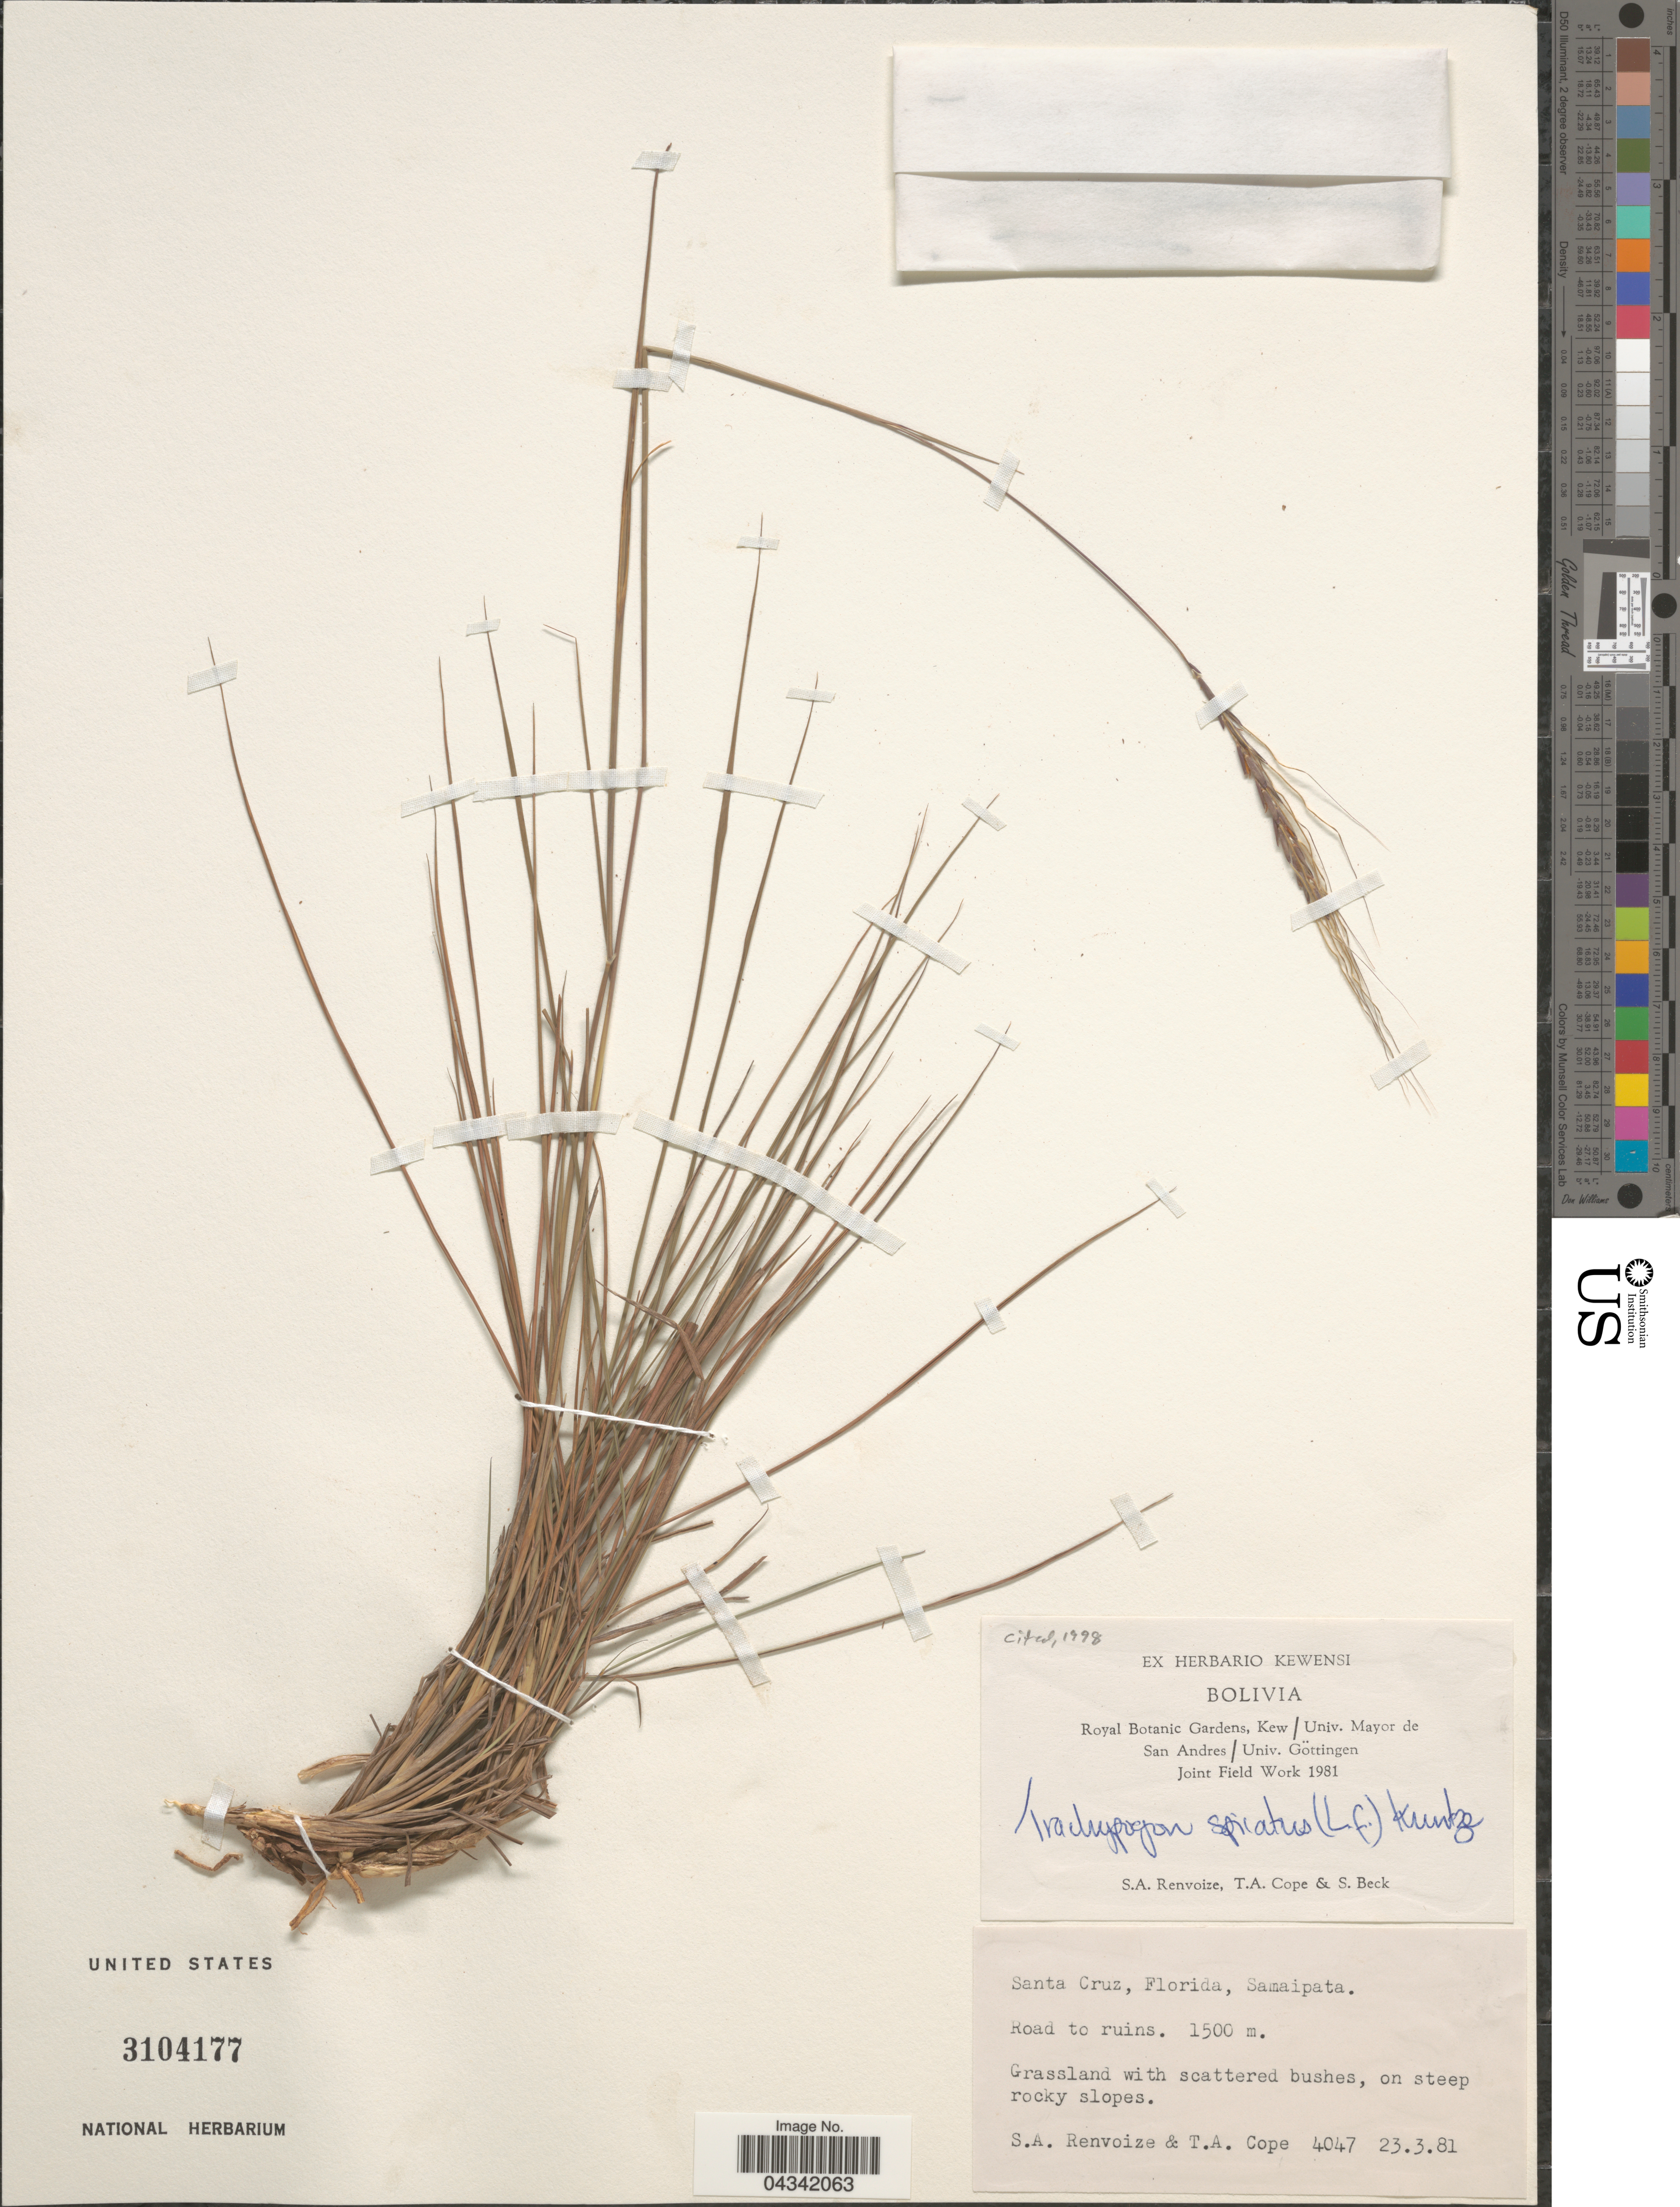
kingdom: Plantae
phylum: Tracheophyta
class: Liliopsida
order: Poales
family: Poaceae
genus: Trachypogon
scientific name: Trachypogon spicatus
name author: (L. f.) Kuntze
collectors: S. A. Renvoize, T. A. Cope & S. G. Beck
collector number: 4047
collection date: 1981-03-23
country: Bolivia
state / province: Santa Cruz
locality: Florida, Samaipata. Road to ruins.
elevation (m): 1500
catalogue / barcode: US 3104177